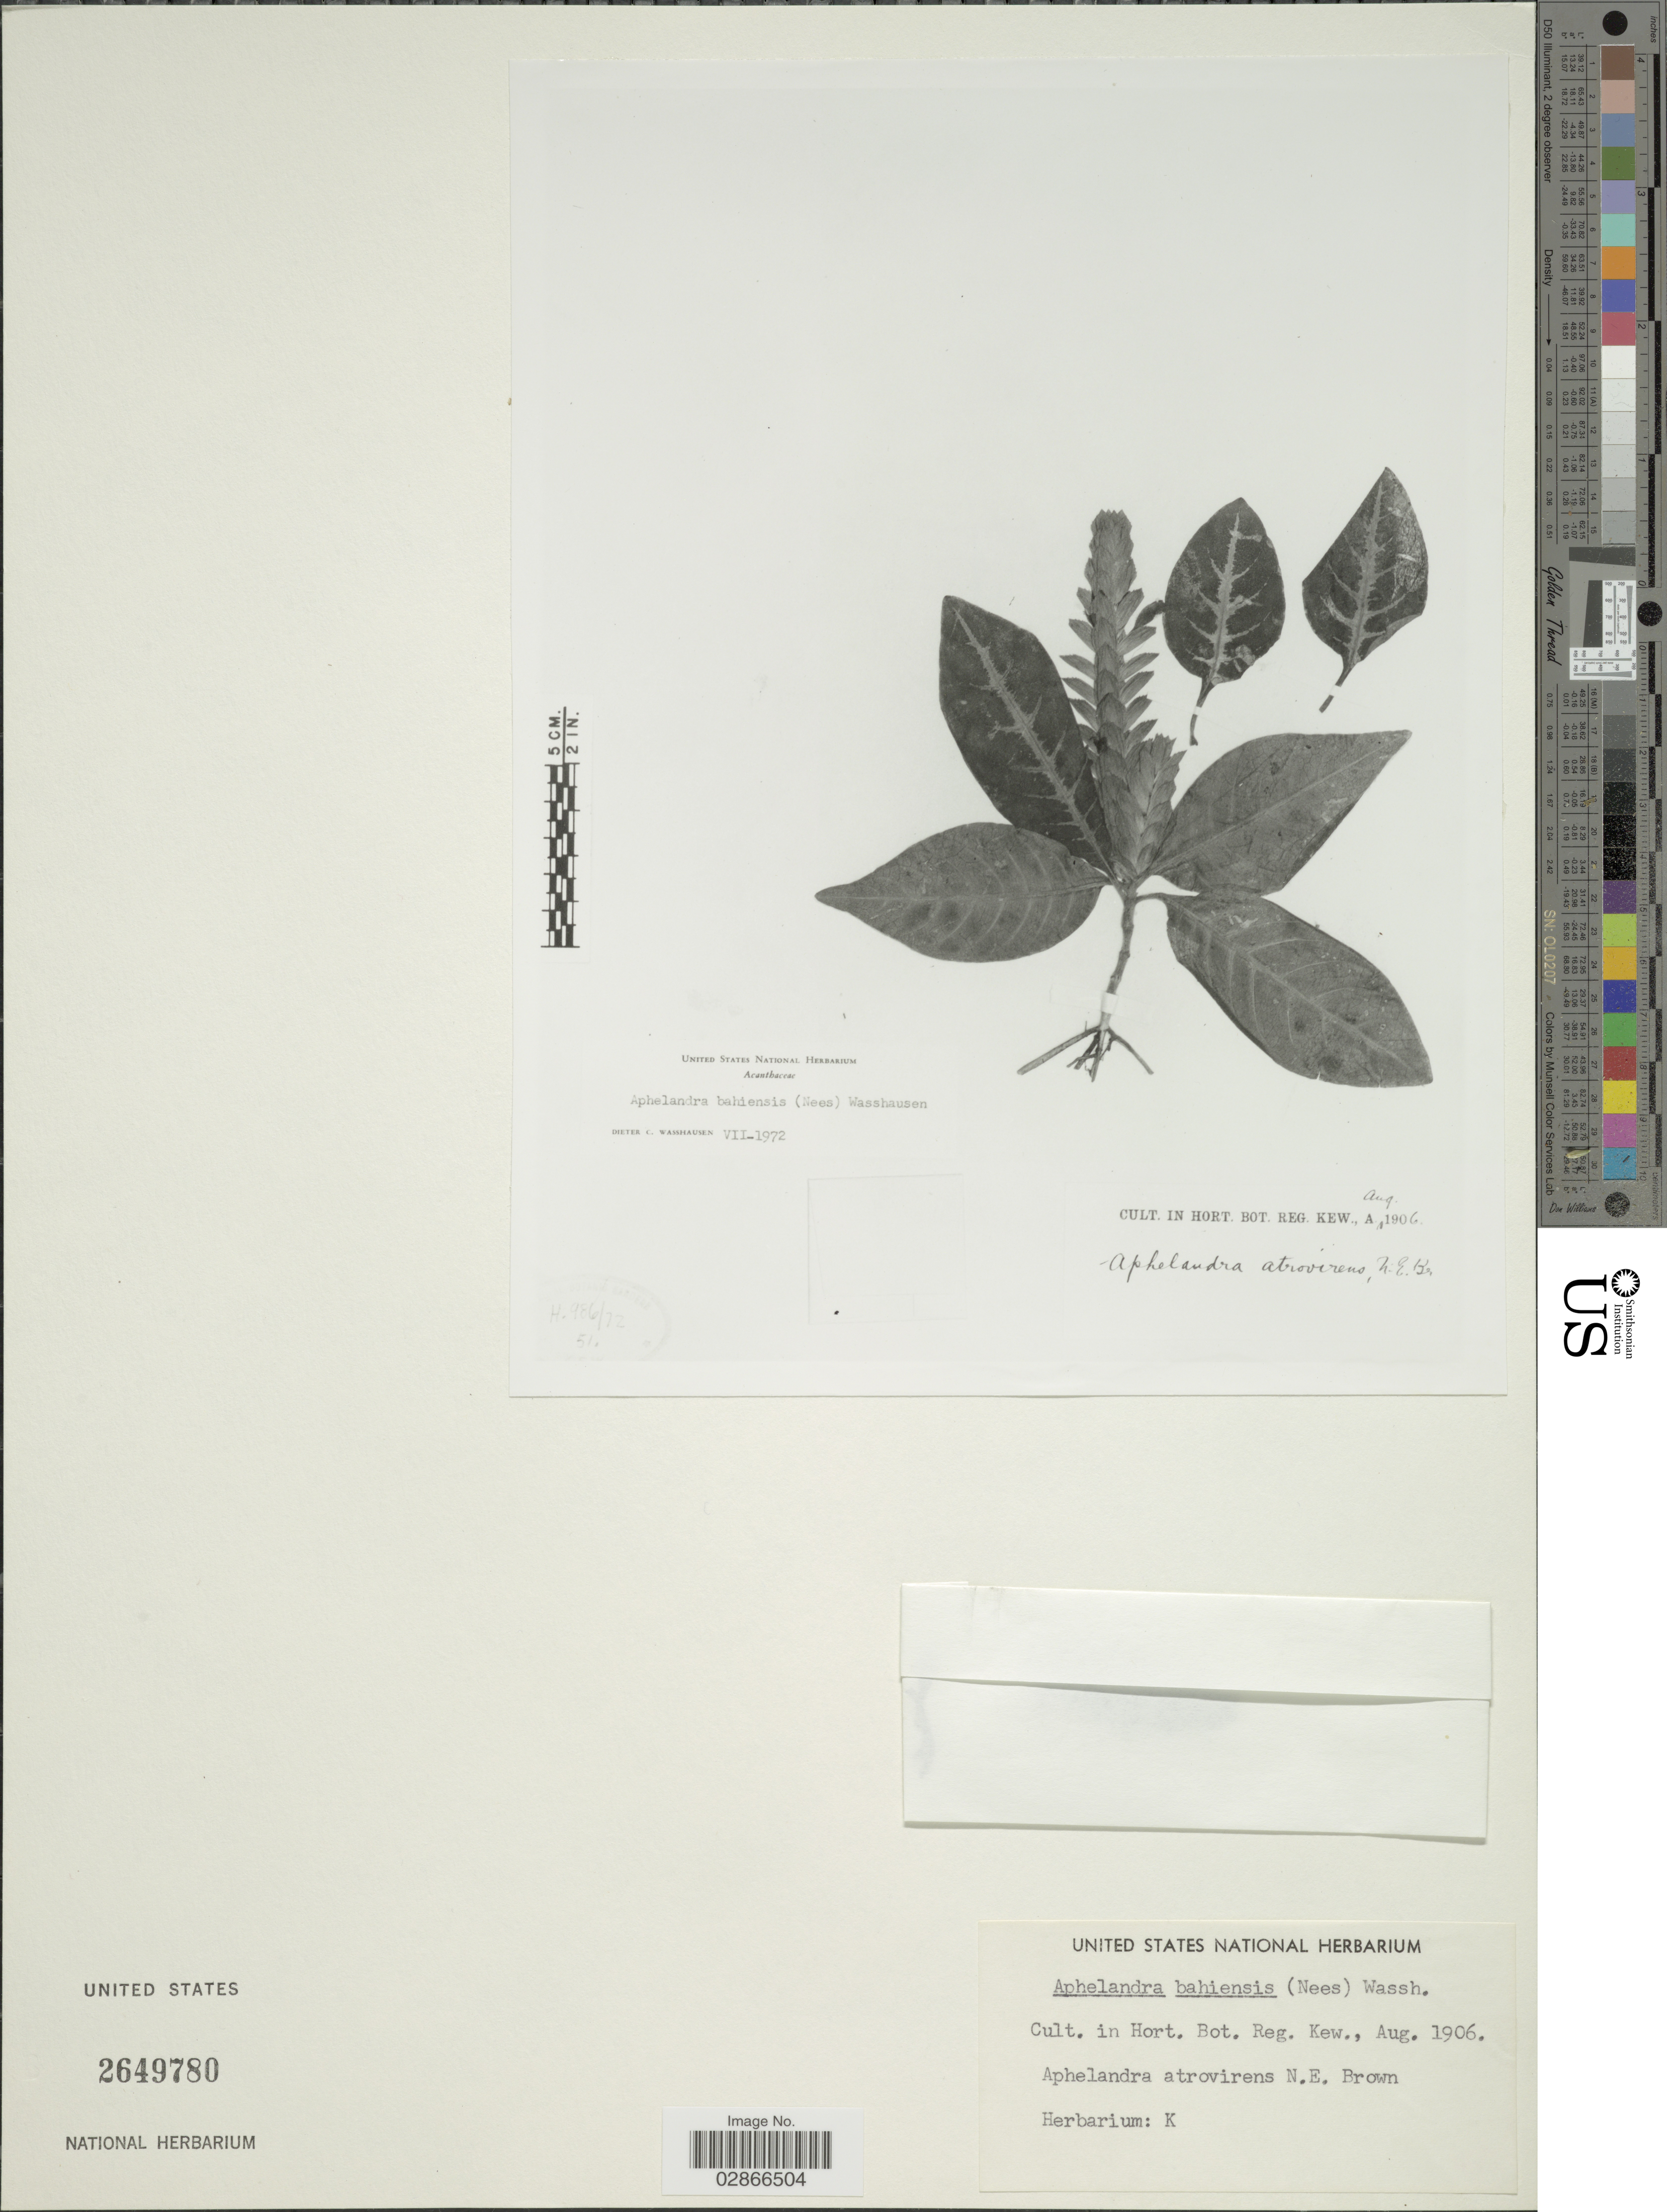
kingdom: Plantae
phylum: Tracheophyta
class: Magnoliopsida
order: Lamiales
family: Acanthaceae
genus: Aphelandra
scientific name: Aphelandra bahiensis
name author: (Nees) Wassh.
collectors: N. Brown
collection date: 1906-08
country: United Kingdom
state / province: England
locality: Hort. Bot. Reg. Kew.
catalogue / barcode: US 2649780